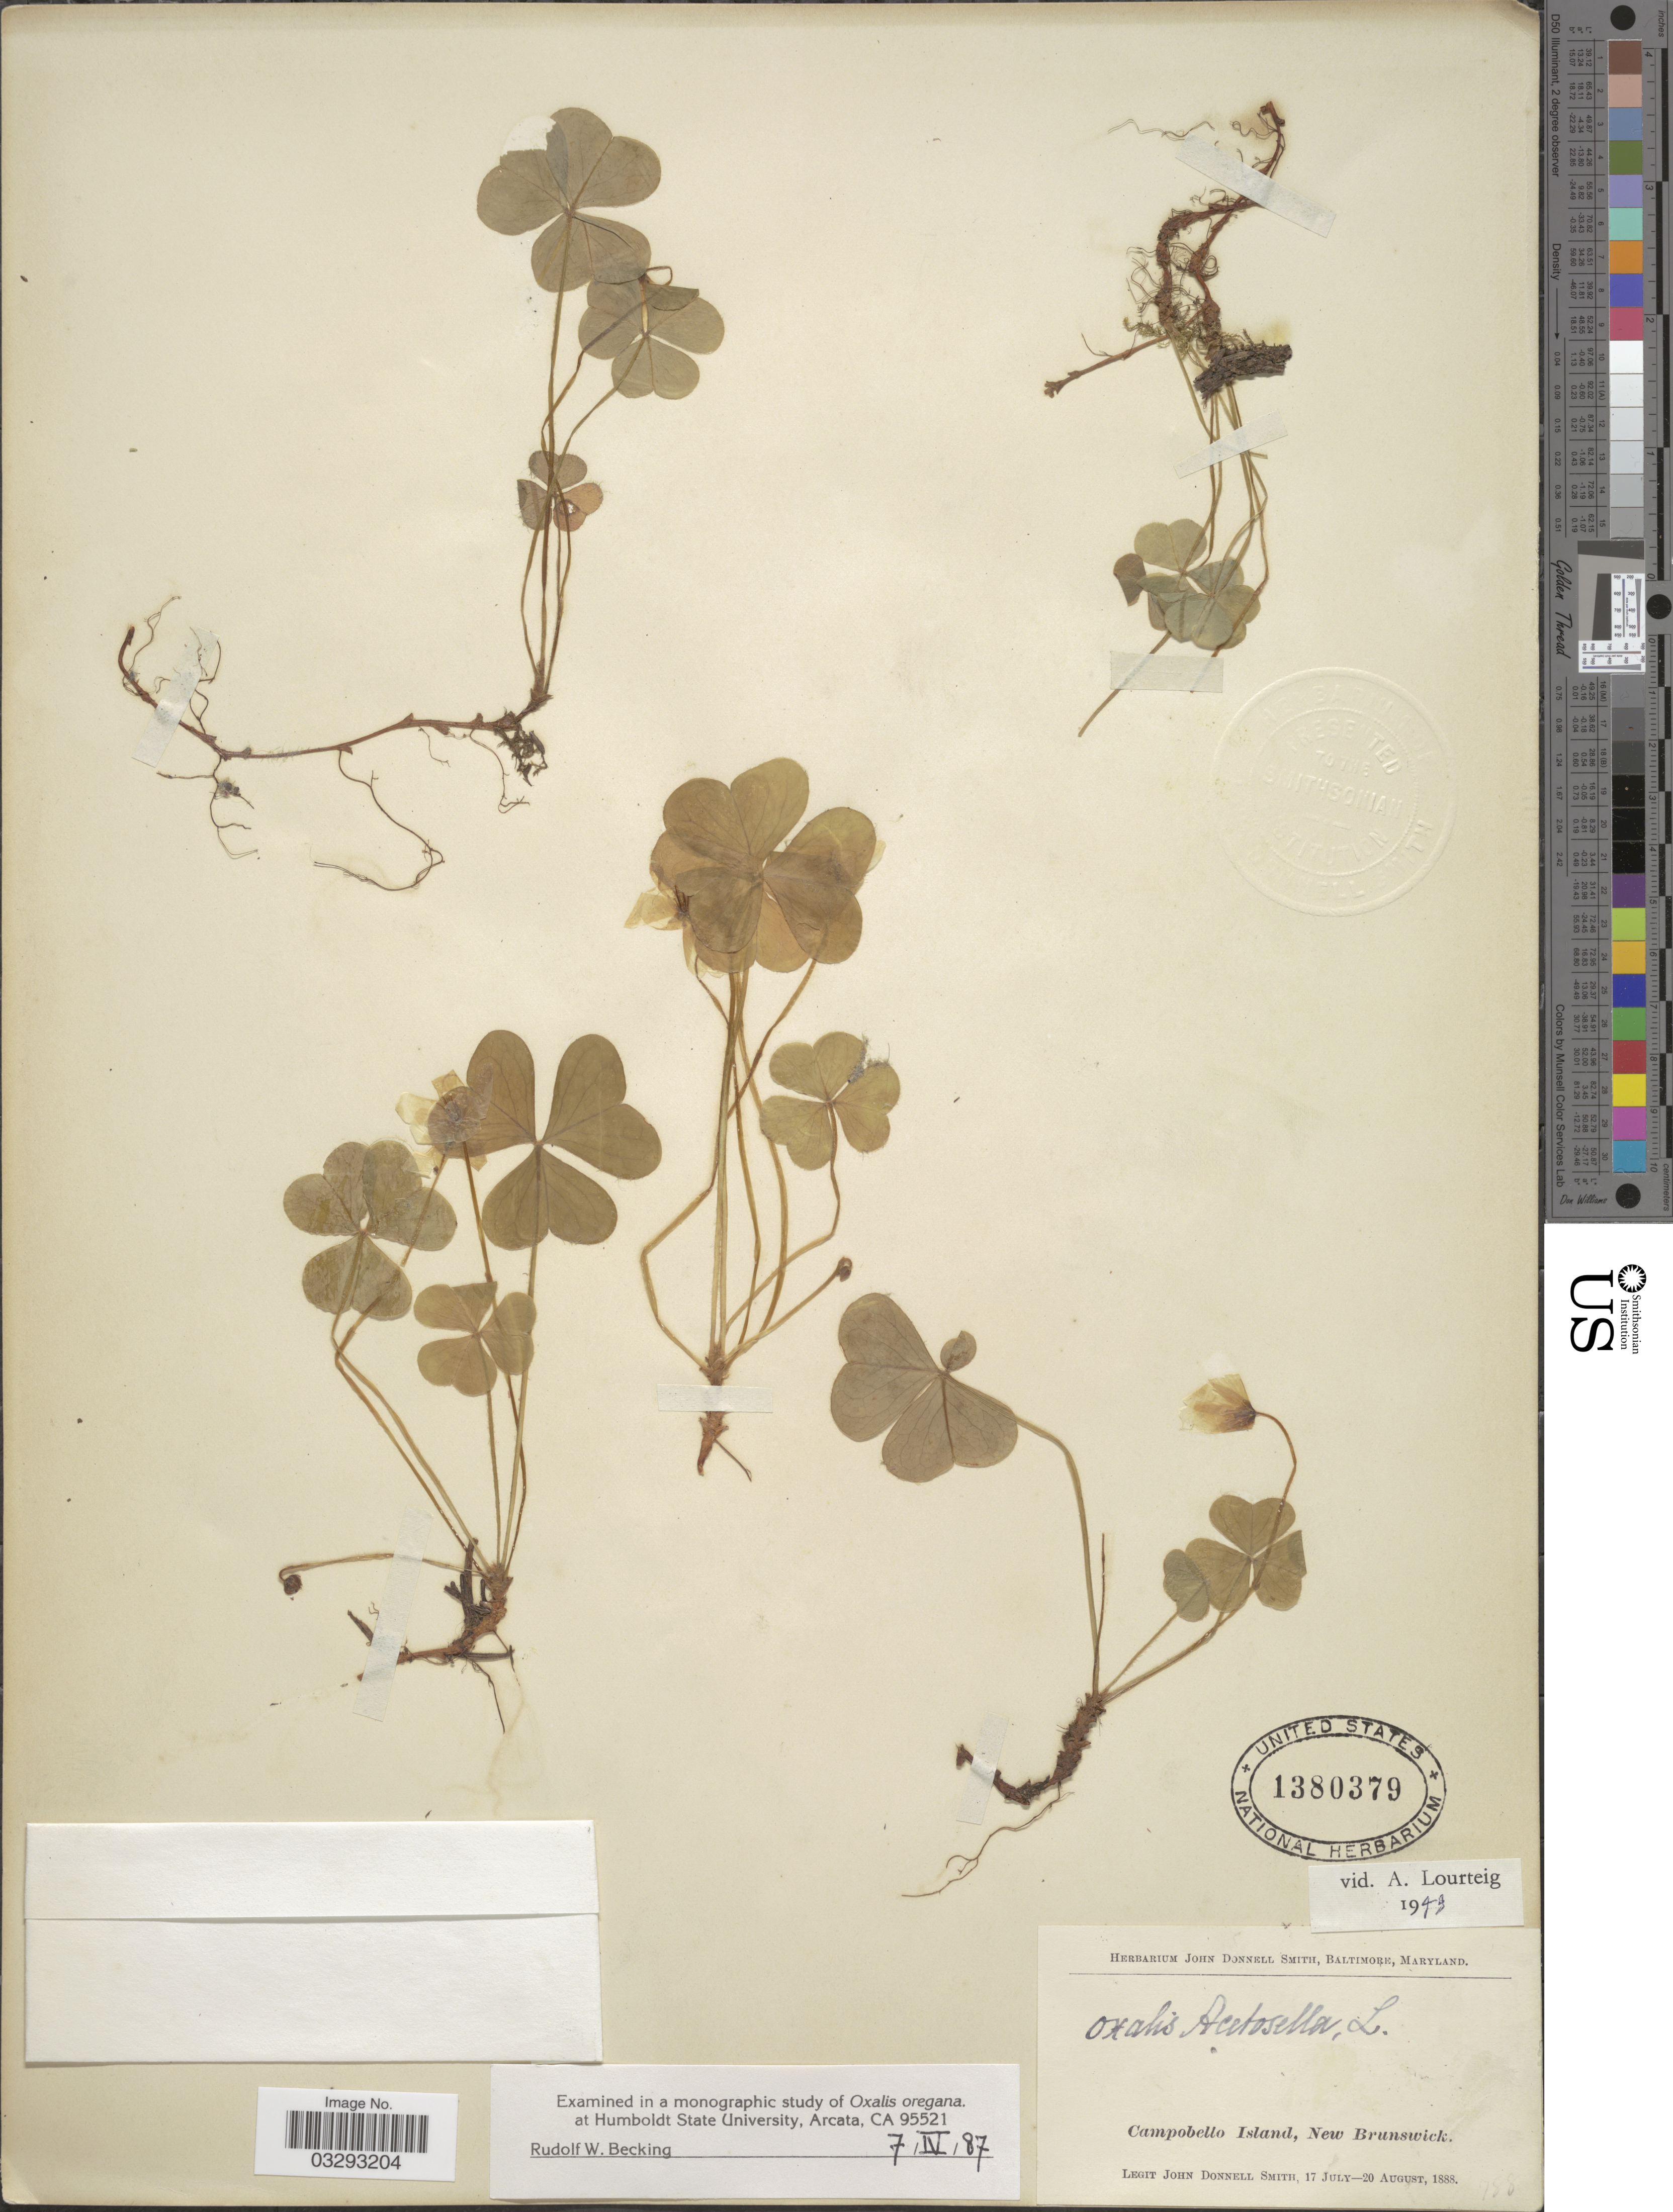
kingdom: Plantae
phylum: Tracheophyta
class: Magnoliopsida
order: Oxalidales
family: Oxalidaceae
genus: Oxalis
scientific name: Oxalis acetosella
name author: L.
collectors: J. Donnell Smith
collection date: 1888-07-17/1888-08-20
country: Canada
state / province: New Brunswick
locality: Campobello Island.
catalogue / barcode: US 1380379